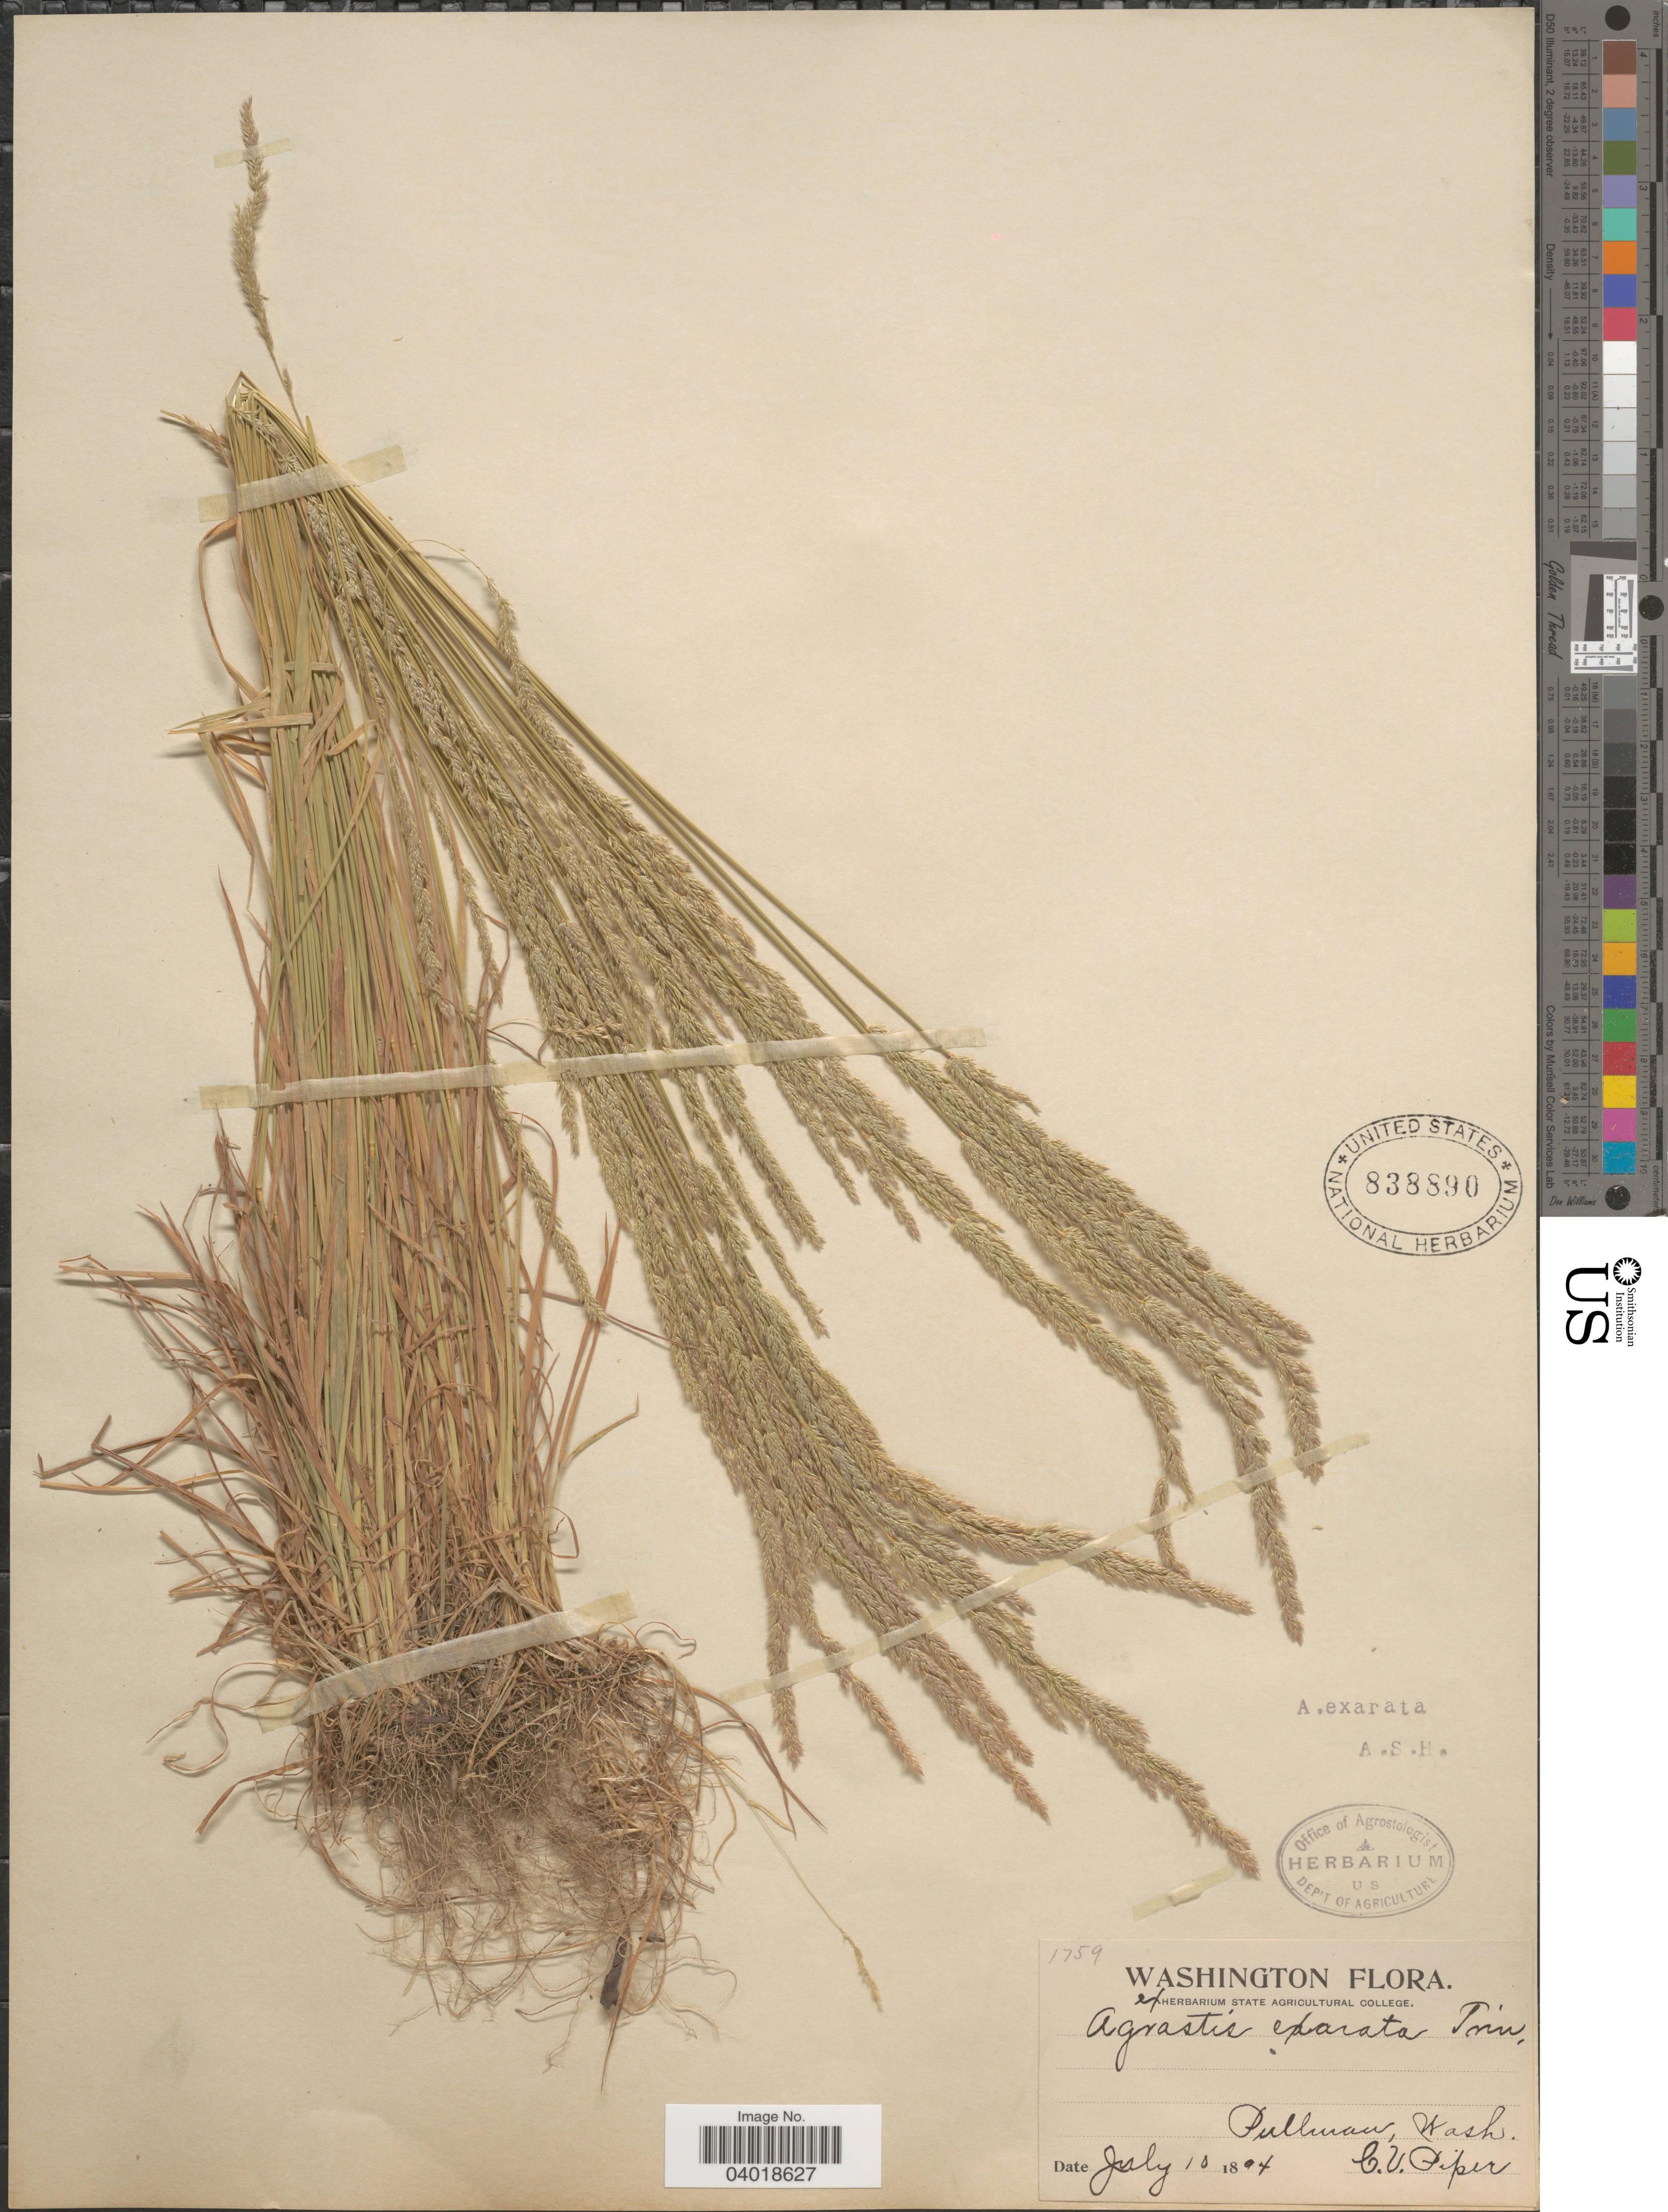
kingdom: Plantae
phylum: Tracheophyta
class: Liliopsida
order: Poales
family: Poaceae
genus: Agrostis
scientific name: Agrostis exarata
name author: Trin.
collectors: C. V. Piper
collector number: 1759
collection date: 1804-07-10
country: United States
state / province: Washington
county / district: Whitman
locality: Pullman.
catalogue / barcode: US 838890